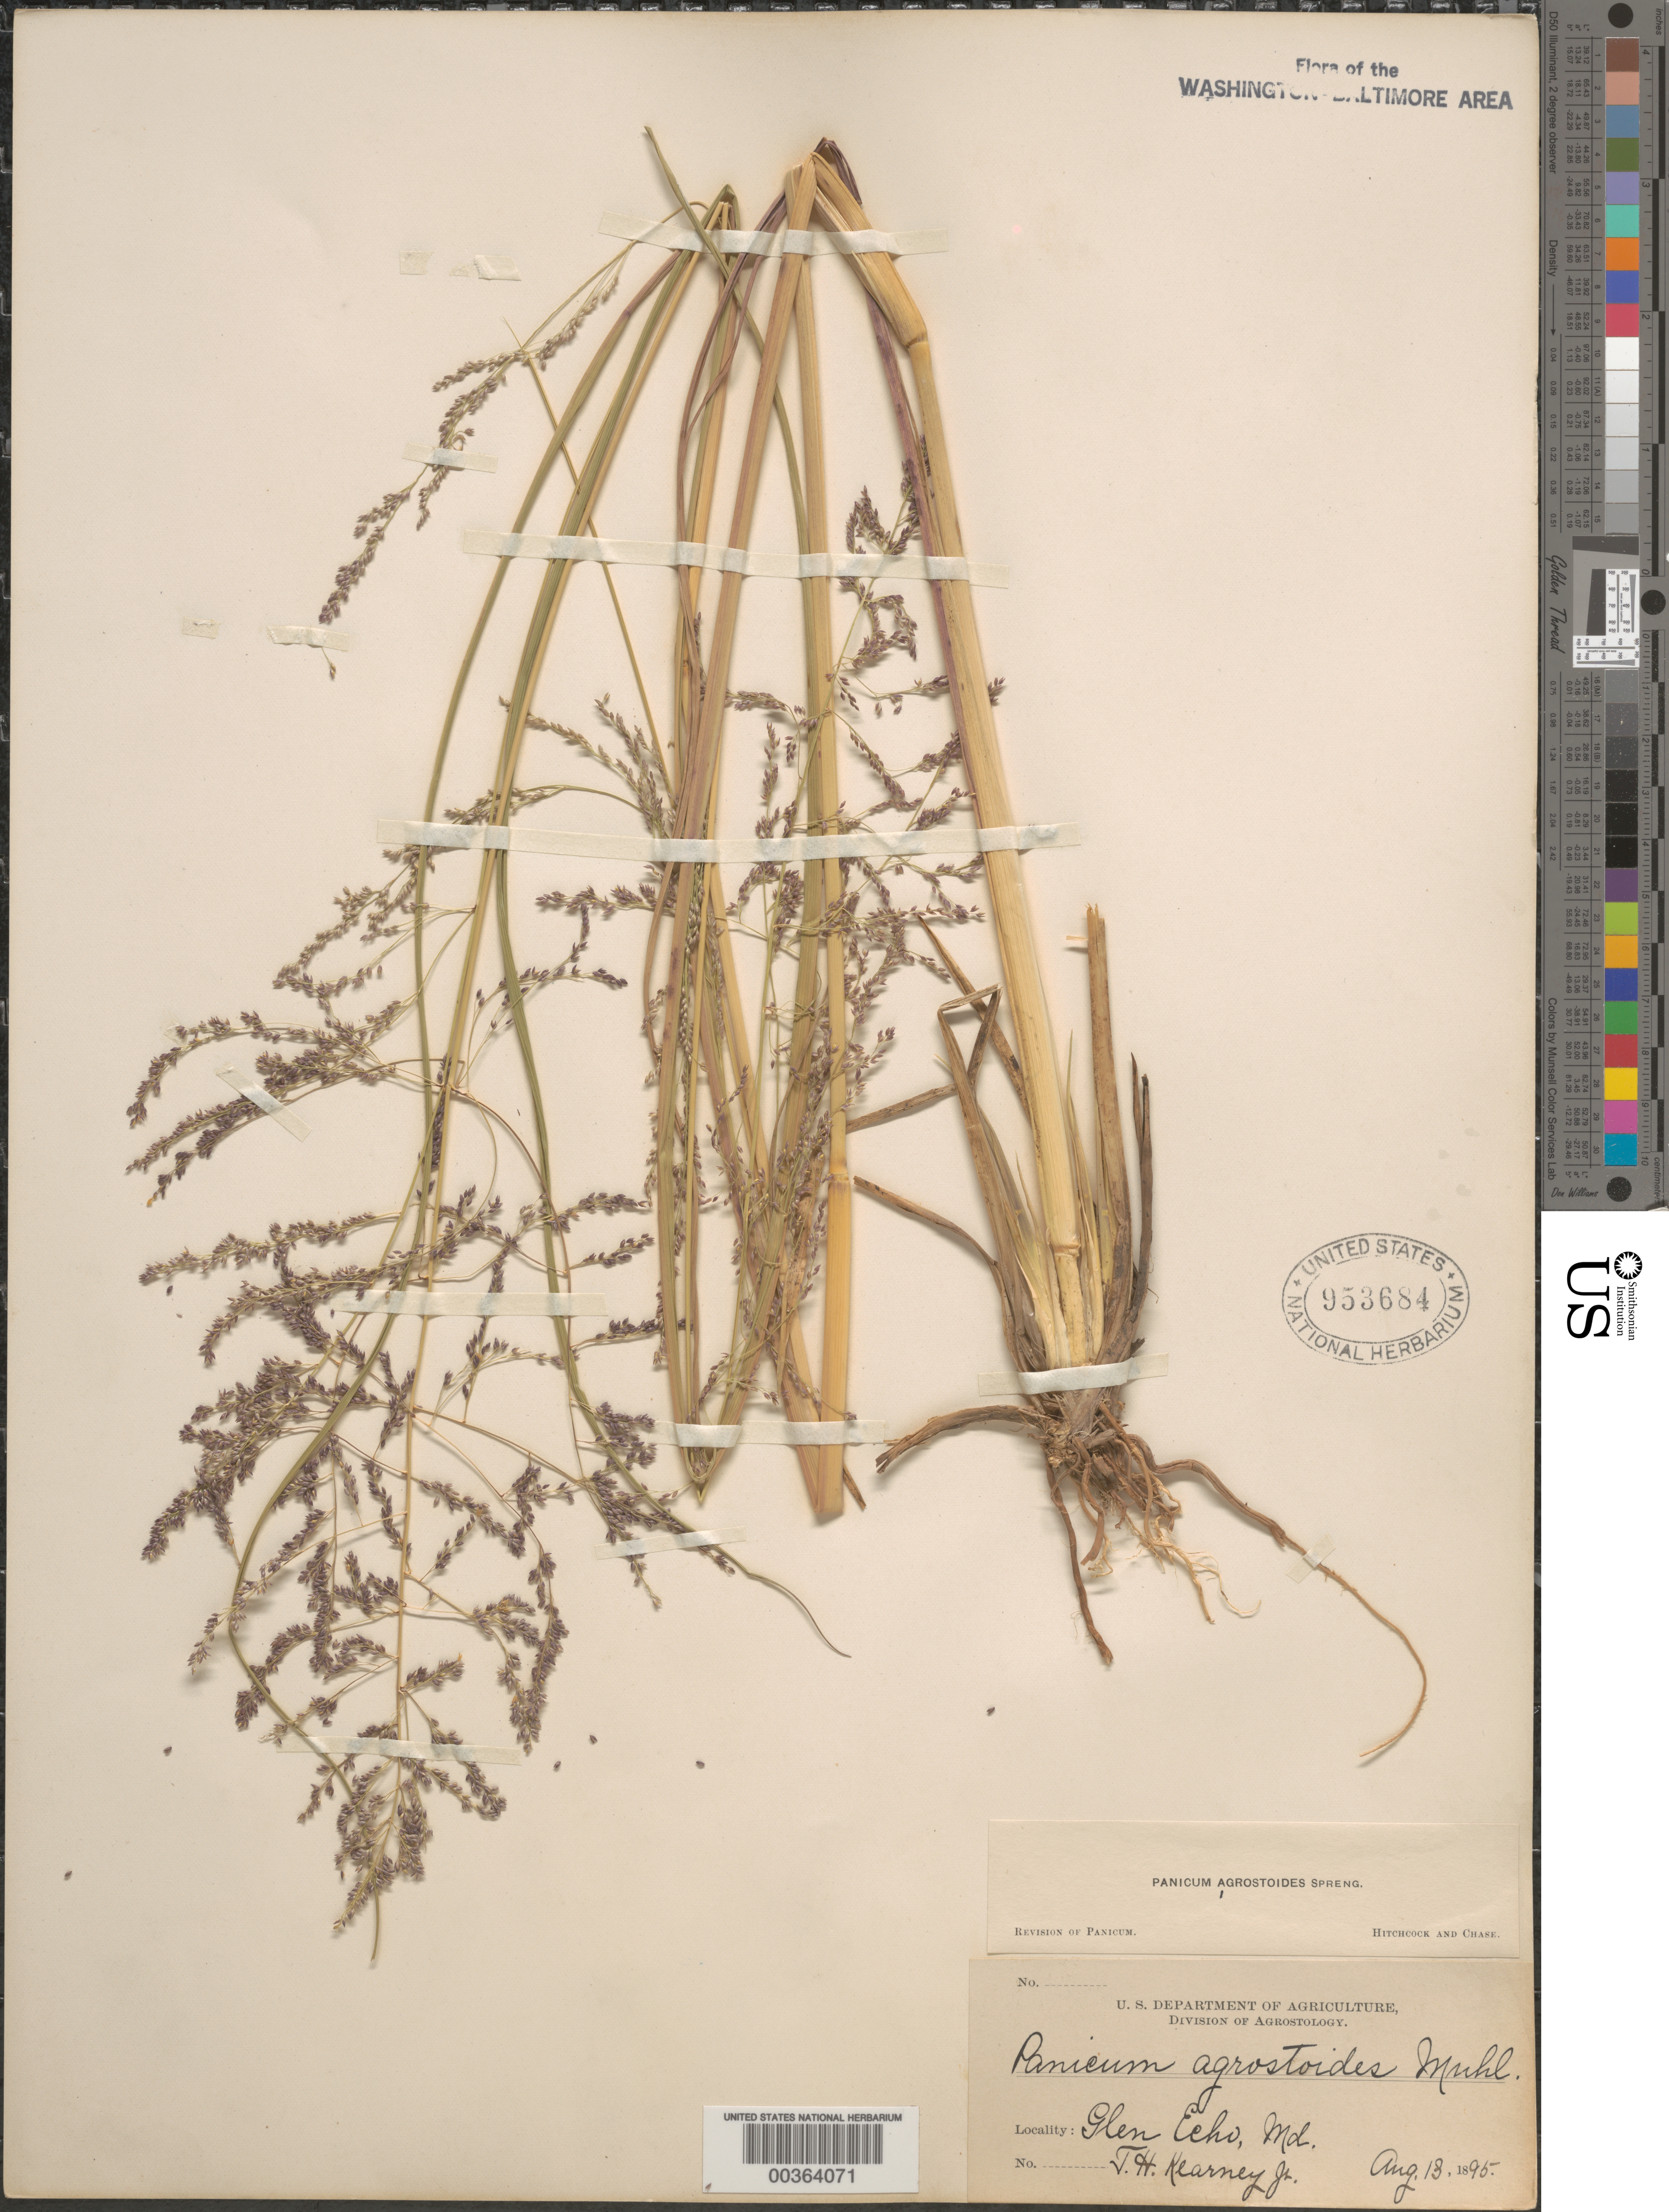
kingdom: Plantae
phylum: Tracheophyta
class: Liliopsida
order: Poales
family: Poaceae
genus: Coleataenia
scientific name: Coleataenia rigidula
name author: (Bosc ex Nees) LeBlond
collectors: T. H. Kearney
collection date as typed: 13 Aug 1895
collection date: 1895-08-13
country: United States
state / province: Maryland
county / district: Montgomery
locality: Glen Echo C. & O. Canal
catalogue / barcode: US 953684